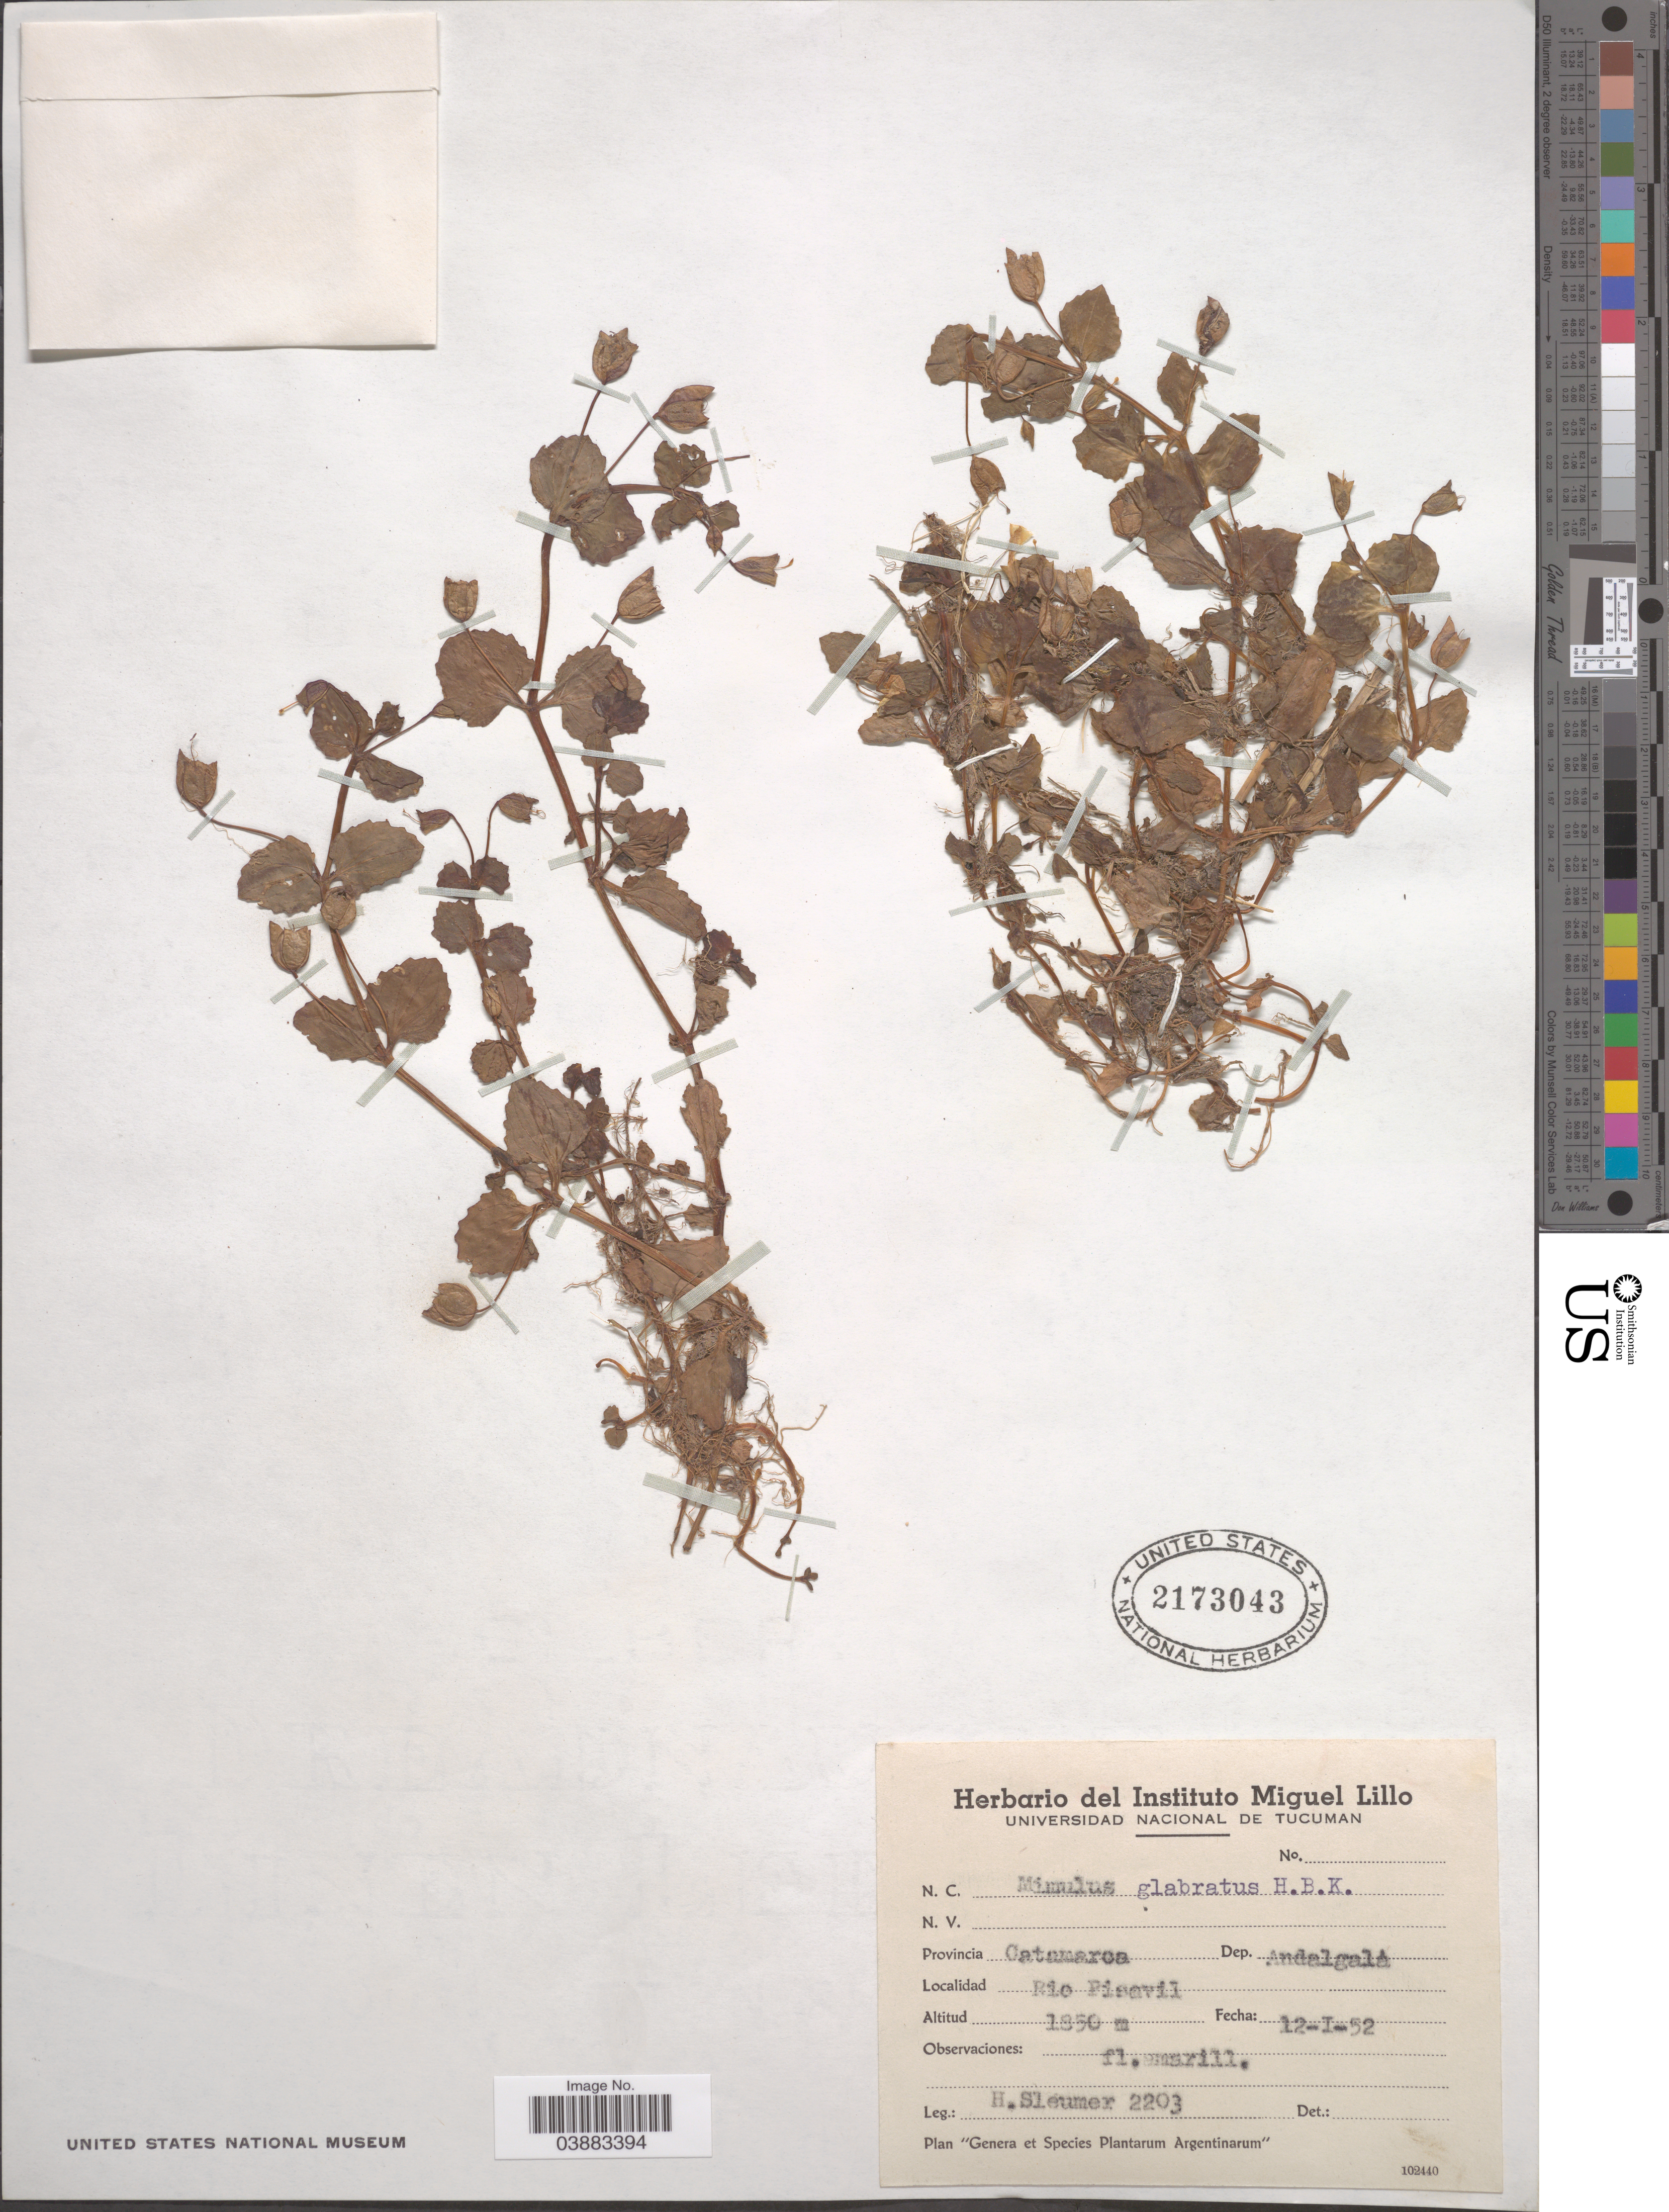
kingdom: Plantae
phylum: Tracheophyta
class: Magnoliopsida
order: Lamiales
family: Phrymaceae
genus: Mimulus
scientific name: Mimulus glabratus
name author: Kunth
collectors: H. O. Sleumer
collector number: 2203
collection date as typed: Transcribed d/m/y: 12/1/52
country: Argentina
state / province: Catamarca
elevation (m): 1850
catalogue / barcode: US 2173043